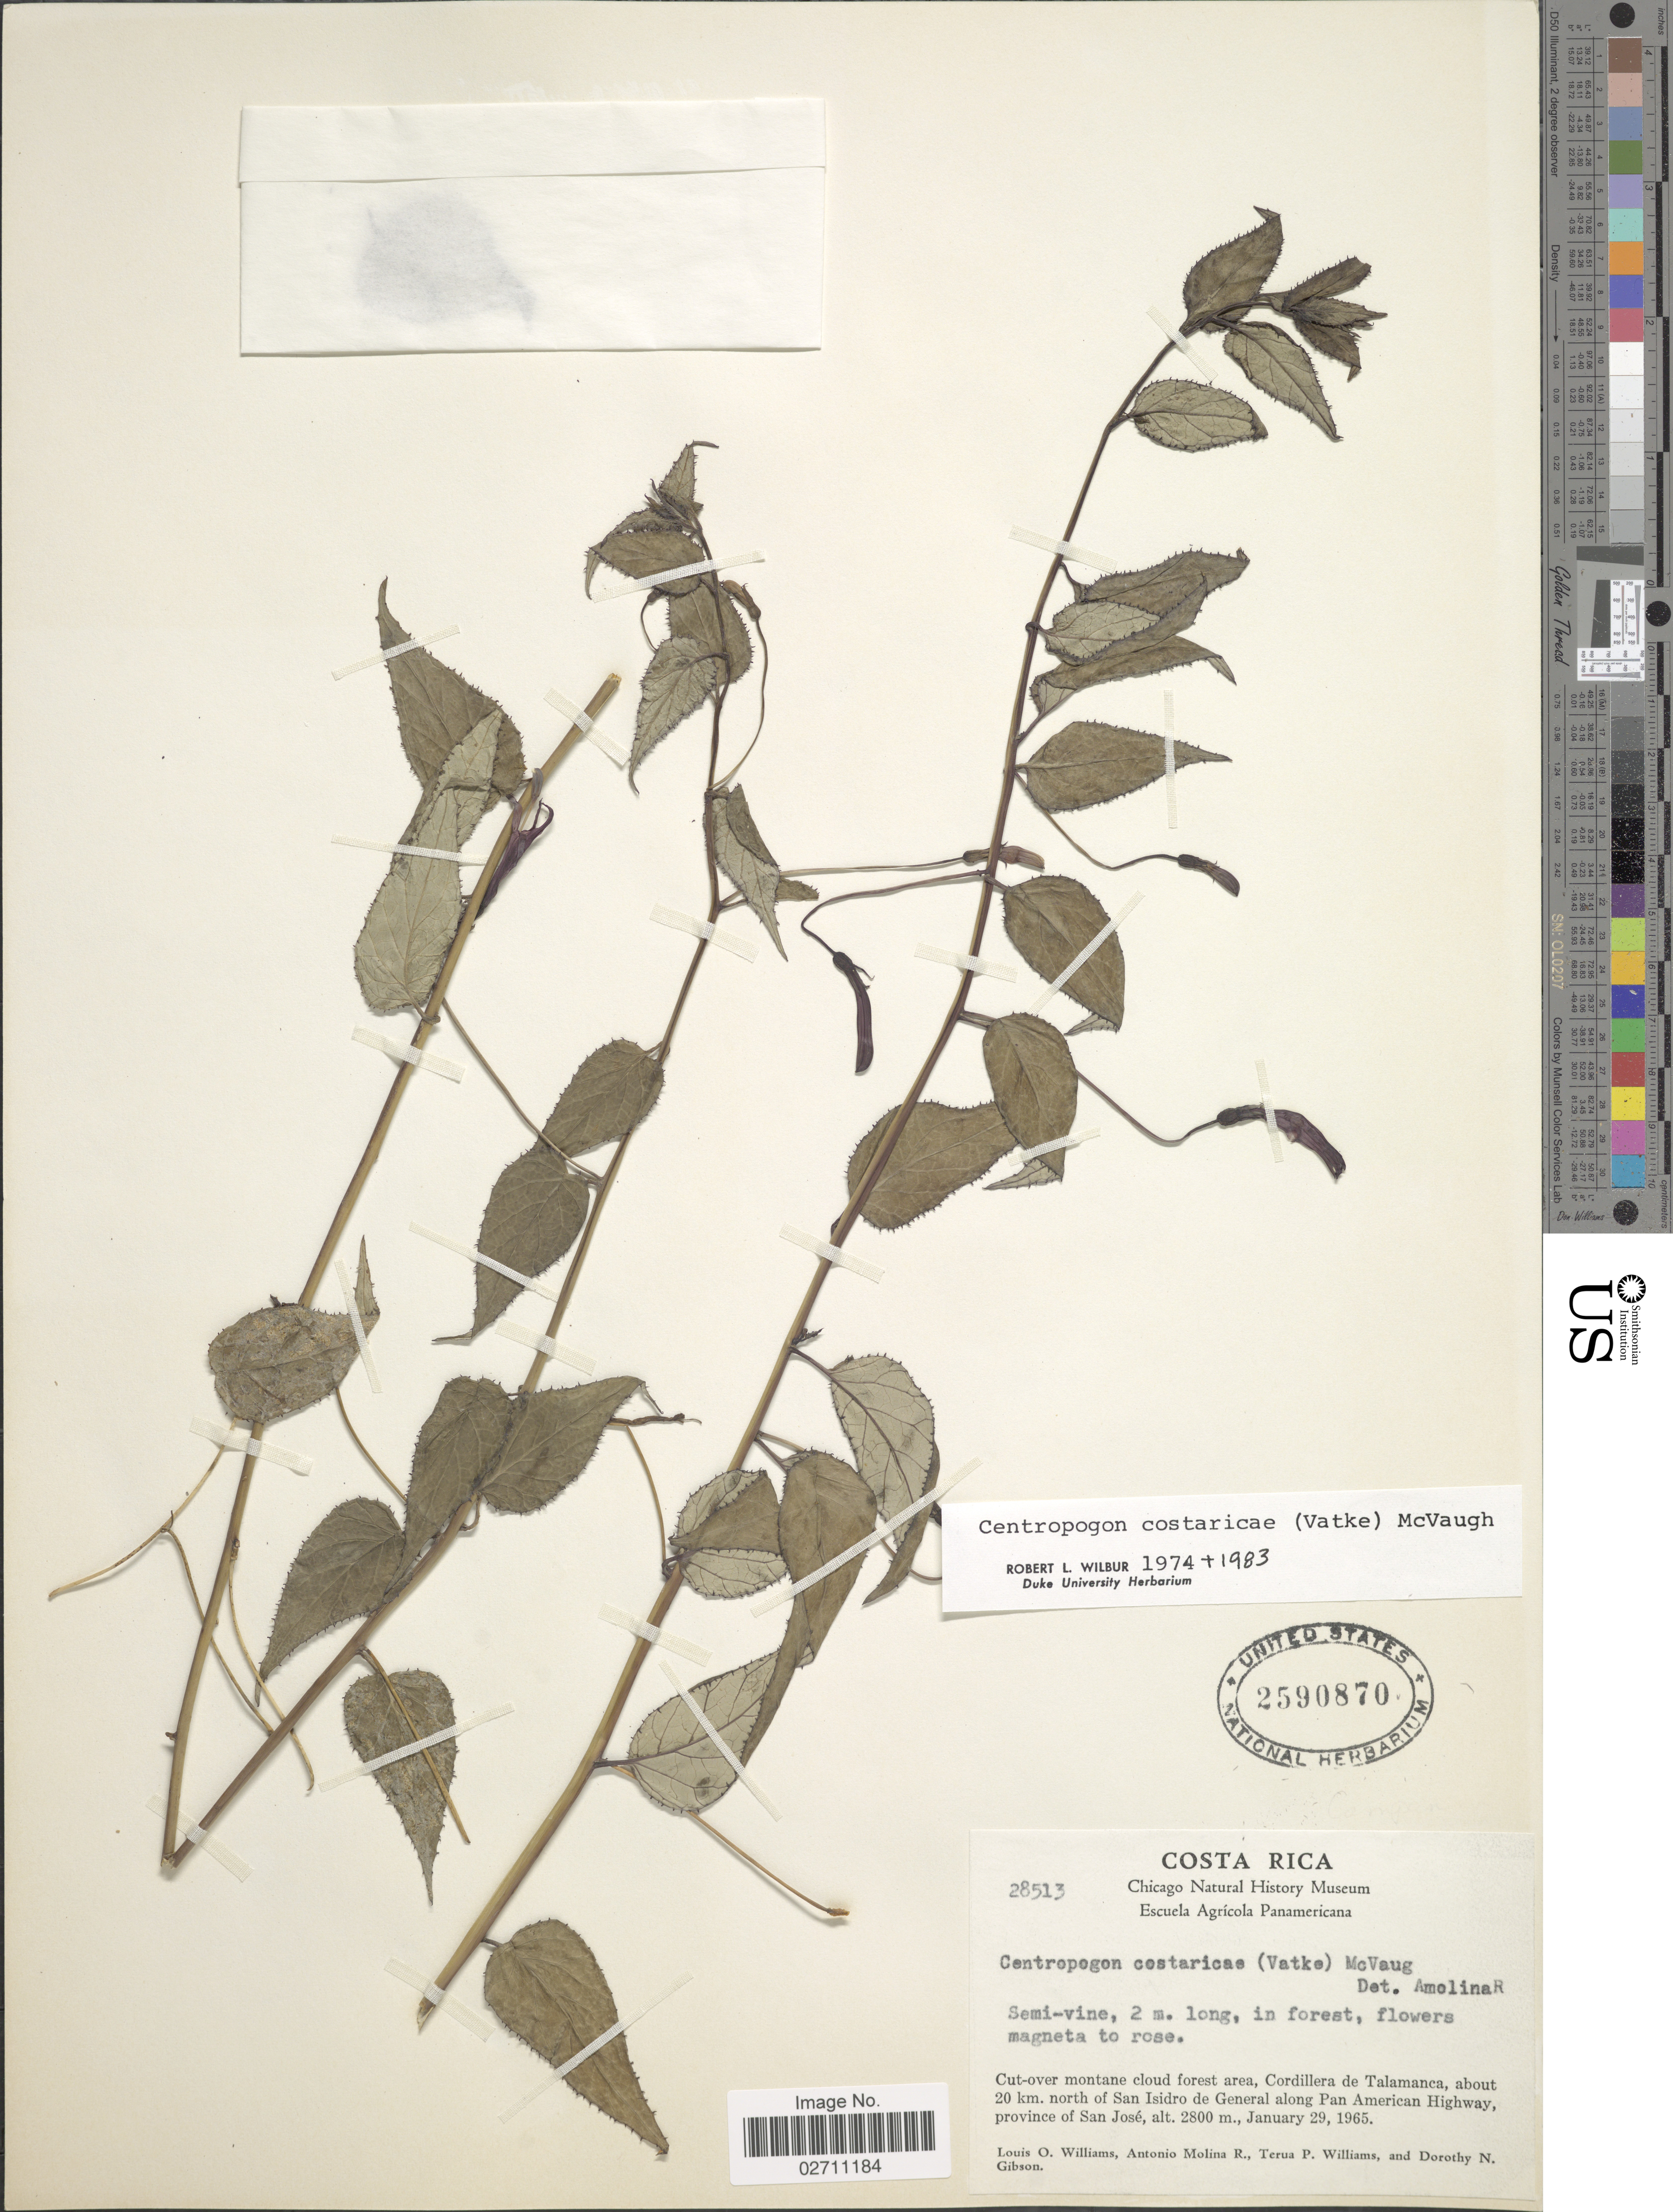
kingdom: Plantae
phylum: Tracheophyta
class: Magnoliopsida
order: Asterales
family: Campanulaceae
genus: Centropogon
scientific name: Centropogon costaricae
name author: (Vatke) McVaugh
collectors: L. O. Williams, A. Molina R., T. P. Williams & D. N. Gibson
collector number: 28513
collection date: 1965-01-29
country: Costa Rica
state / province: San José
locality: Cut-over montane cloud forest area, Cordillera de Talamanca, about 20 km. north of San Isidro de General along Pan American Highway.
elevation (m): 2800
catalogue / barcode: US 2590870